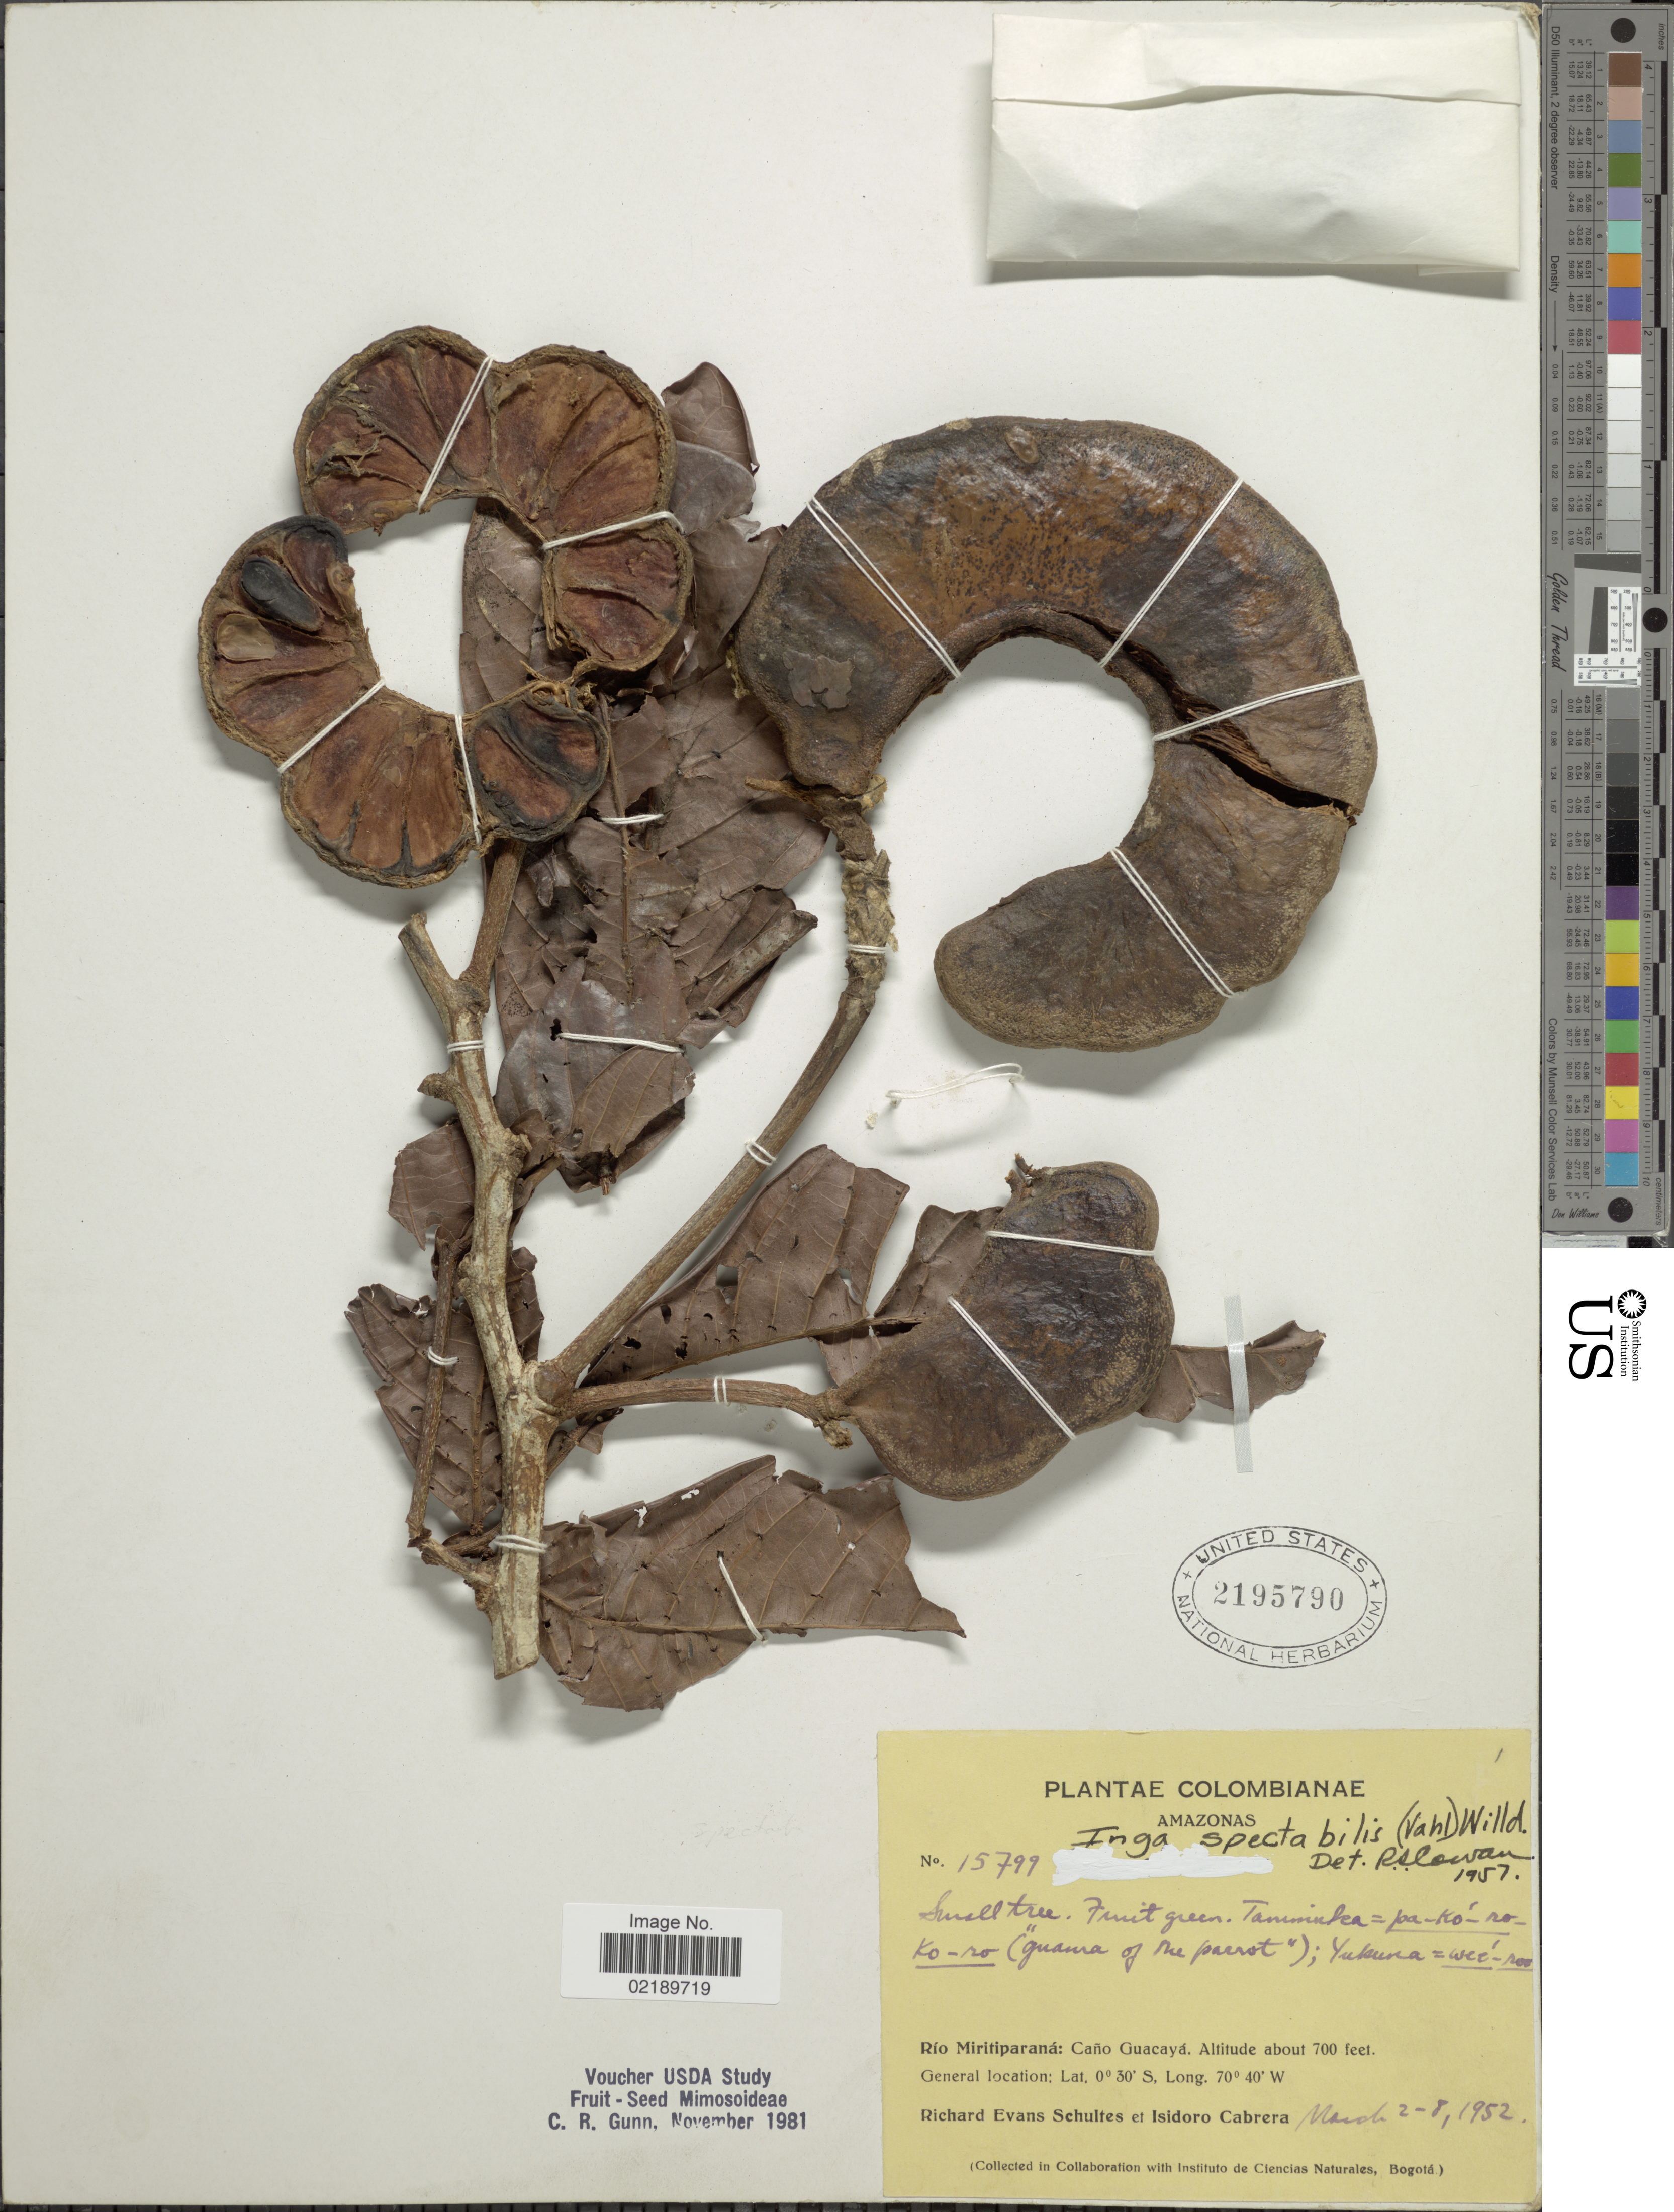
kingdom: Plantae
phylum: Tracheophyta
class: Magnoliopsida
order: Fabales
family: Fabaceae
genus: Inga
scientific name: Inga spectabilis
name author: (Vahl) Willd.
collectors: R. E. Schultes & I. Cabrera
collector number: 15799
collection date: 1952-03-02/1952-03-08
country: Colombia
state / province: Amazônas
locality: Amazonas. Río Miritiparaná: Caño Guacayá.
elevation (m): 213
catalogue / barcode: US 2195790